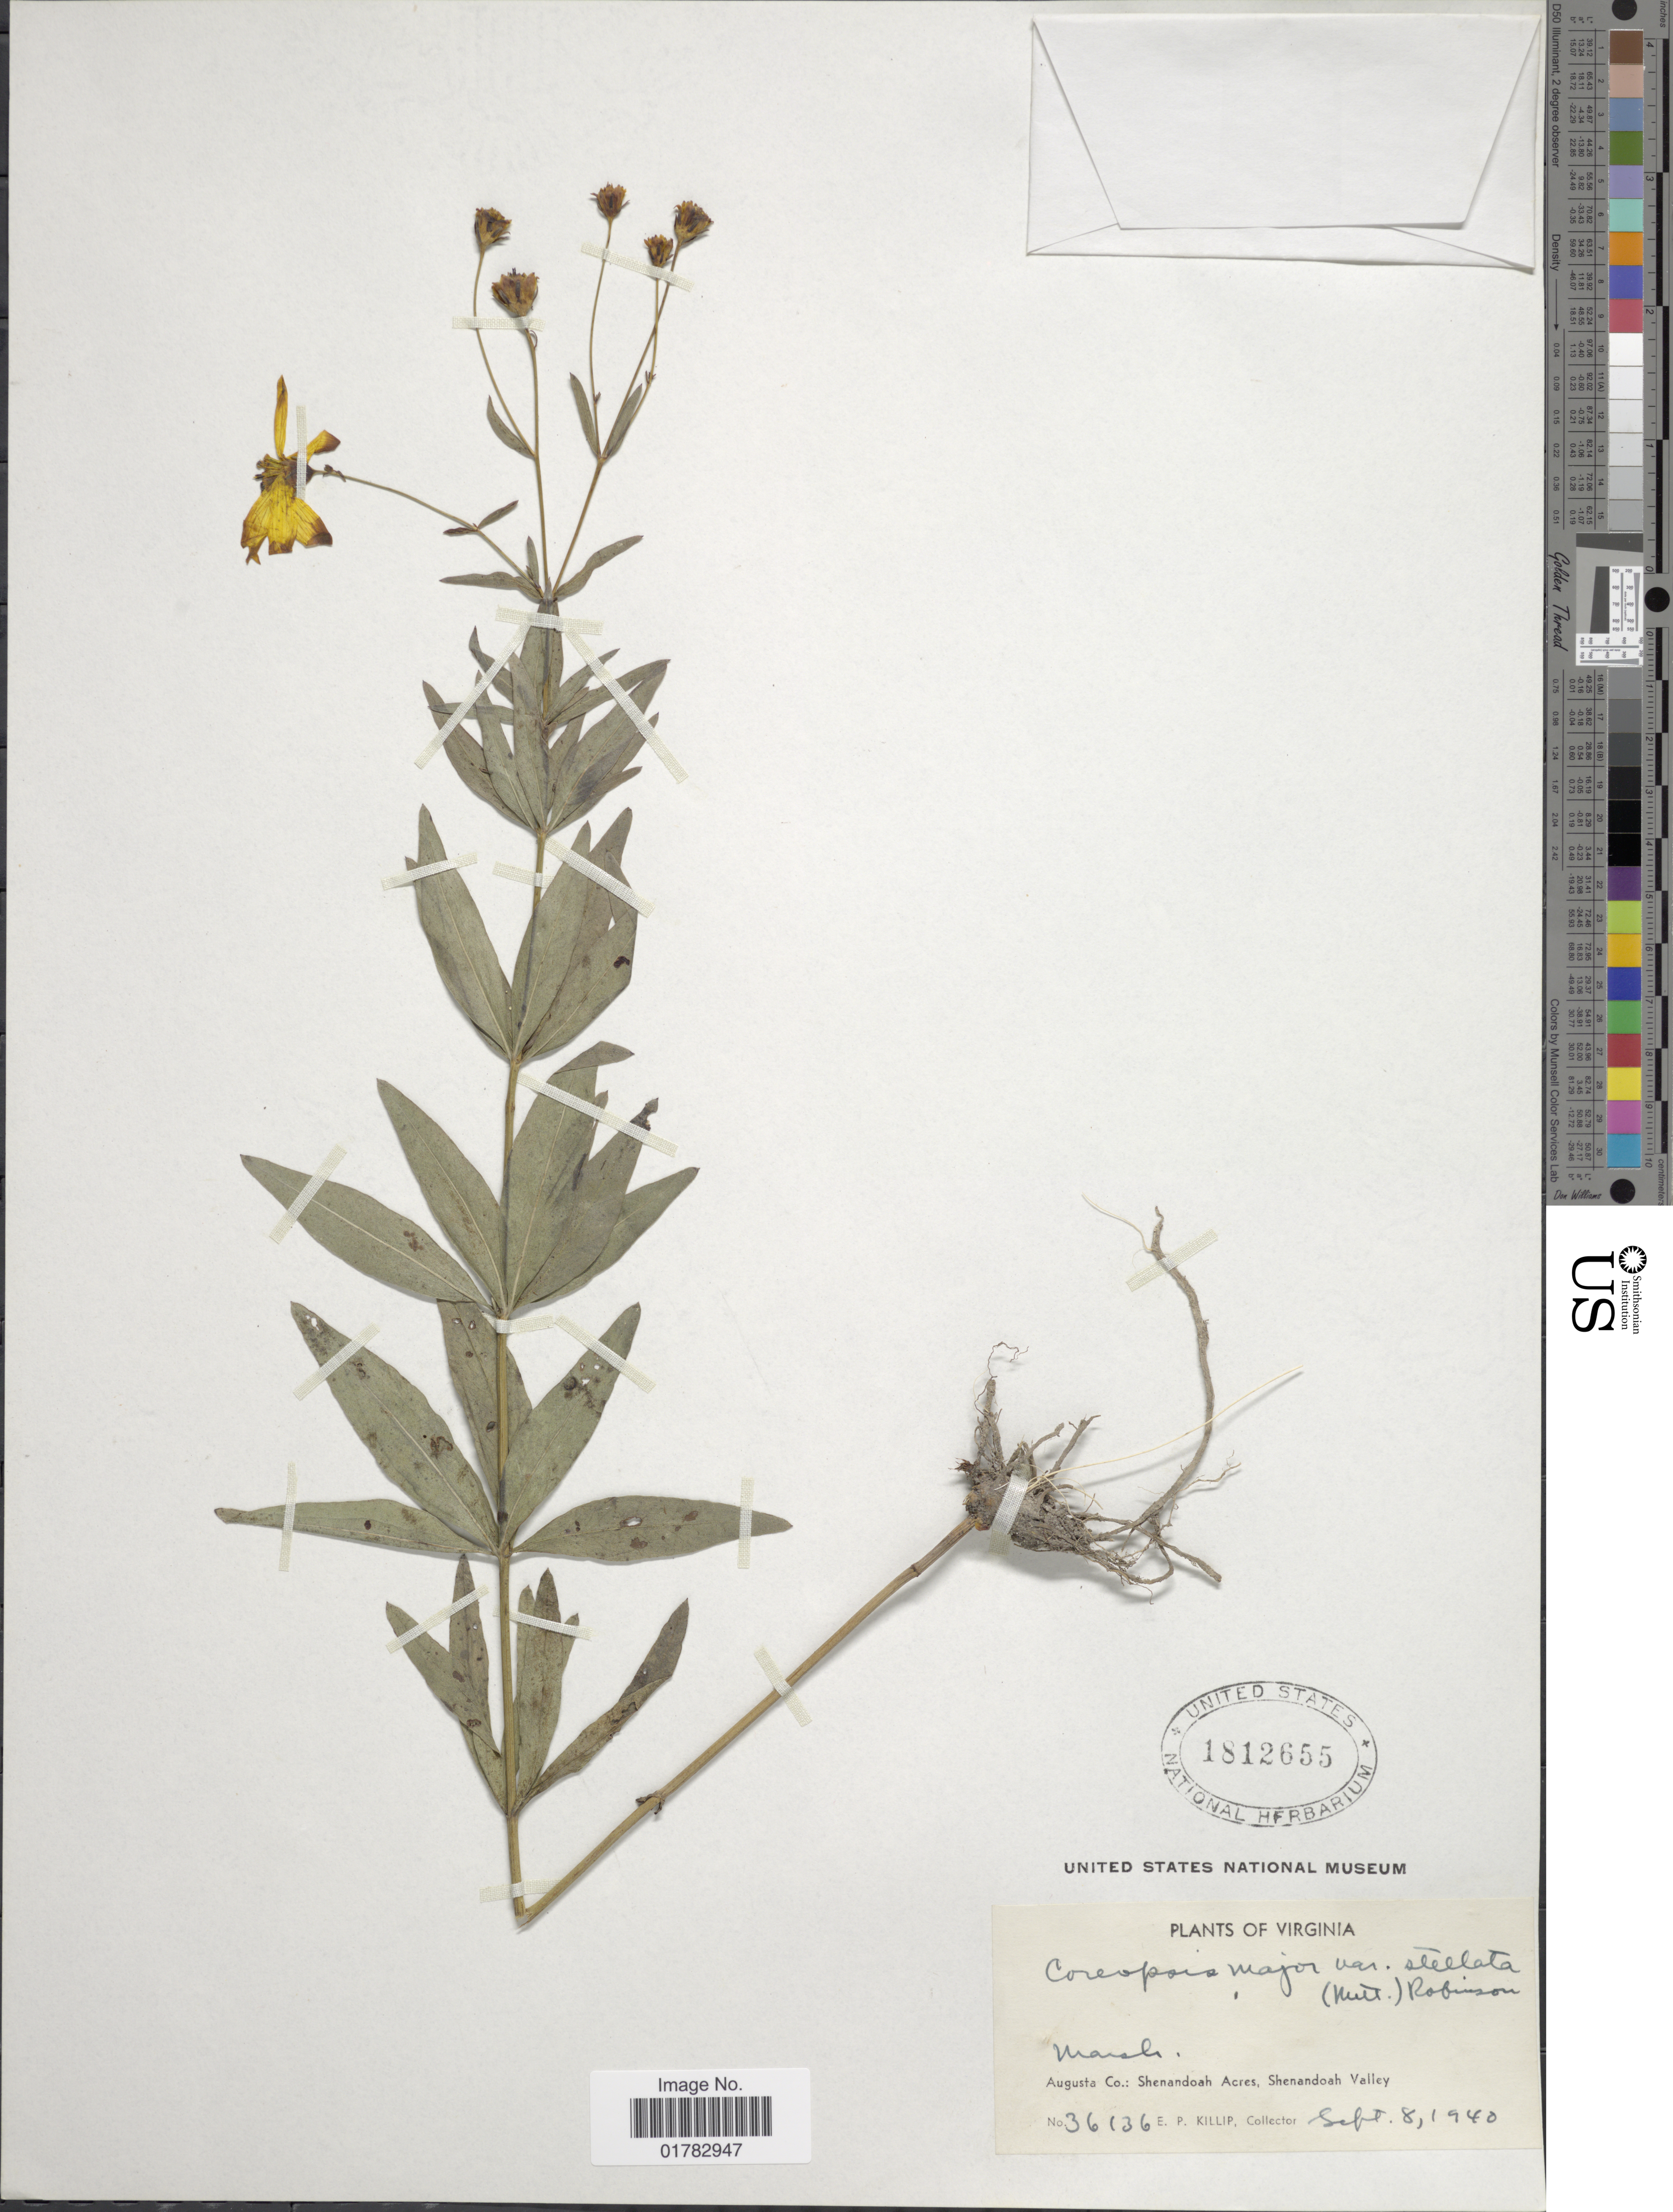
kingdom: Plantae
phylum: Tracheophyta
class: Magnoliopsida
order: Asterales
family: Asteraceae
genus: Coreopsis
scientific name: Coreopsis major var. stellata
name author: (Nutt.) Torr. & A. Gray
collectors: E. P. Killip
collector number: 36136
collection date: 1940-09-08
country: United States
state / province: Virginia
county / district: Augusta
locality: Marsh, Augusta Co.: Shenandoah Acre, Shenandoah Valley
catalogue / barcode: US 1812655